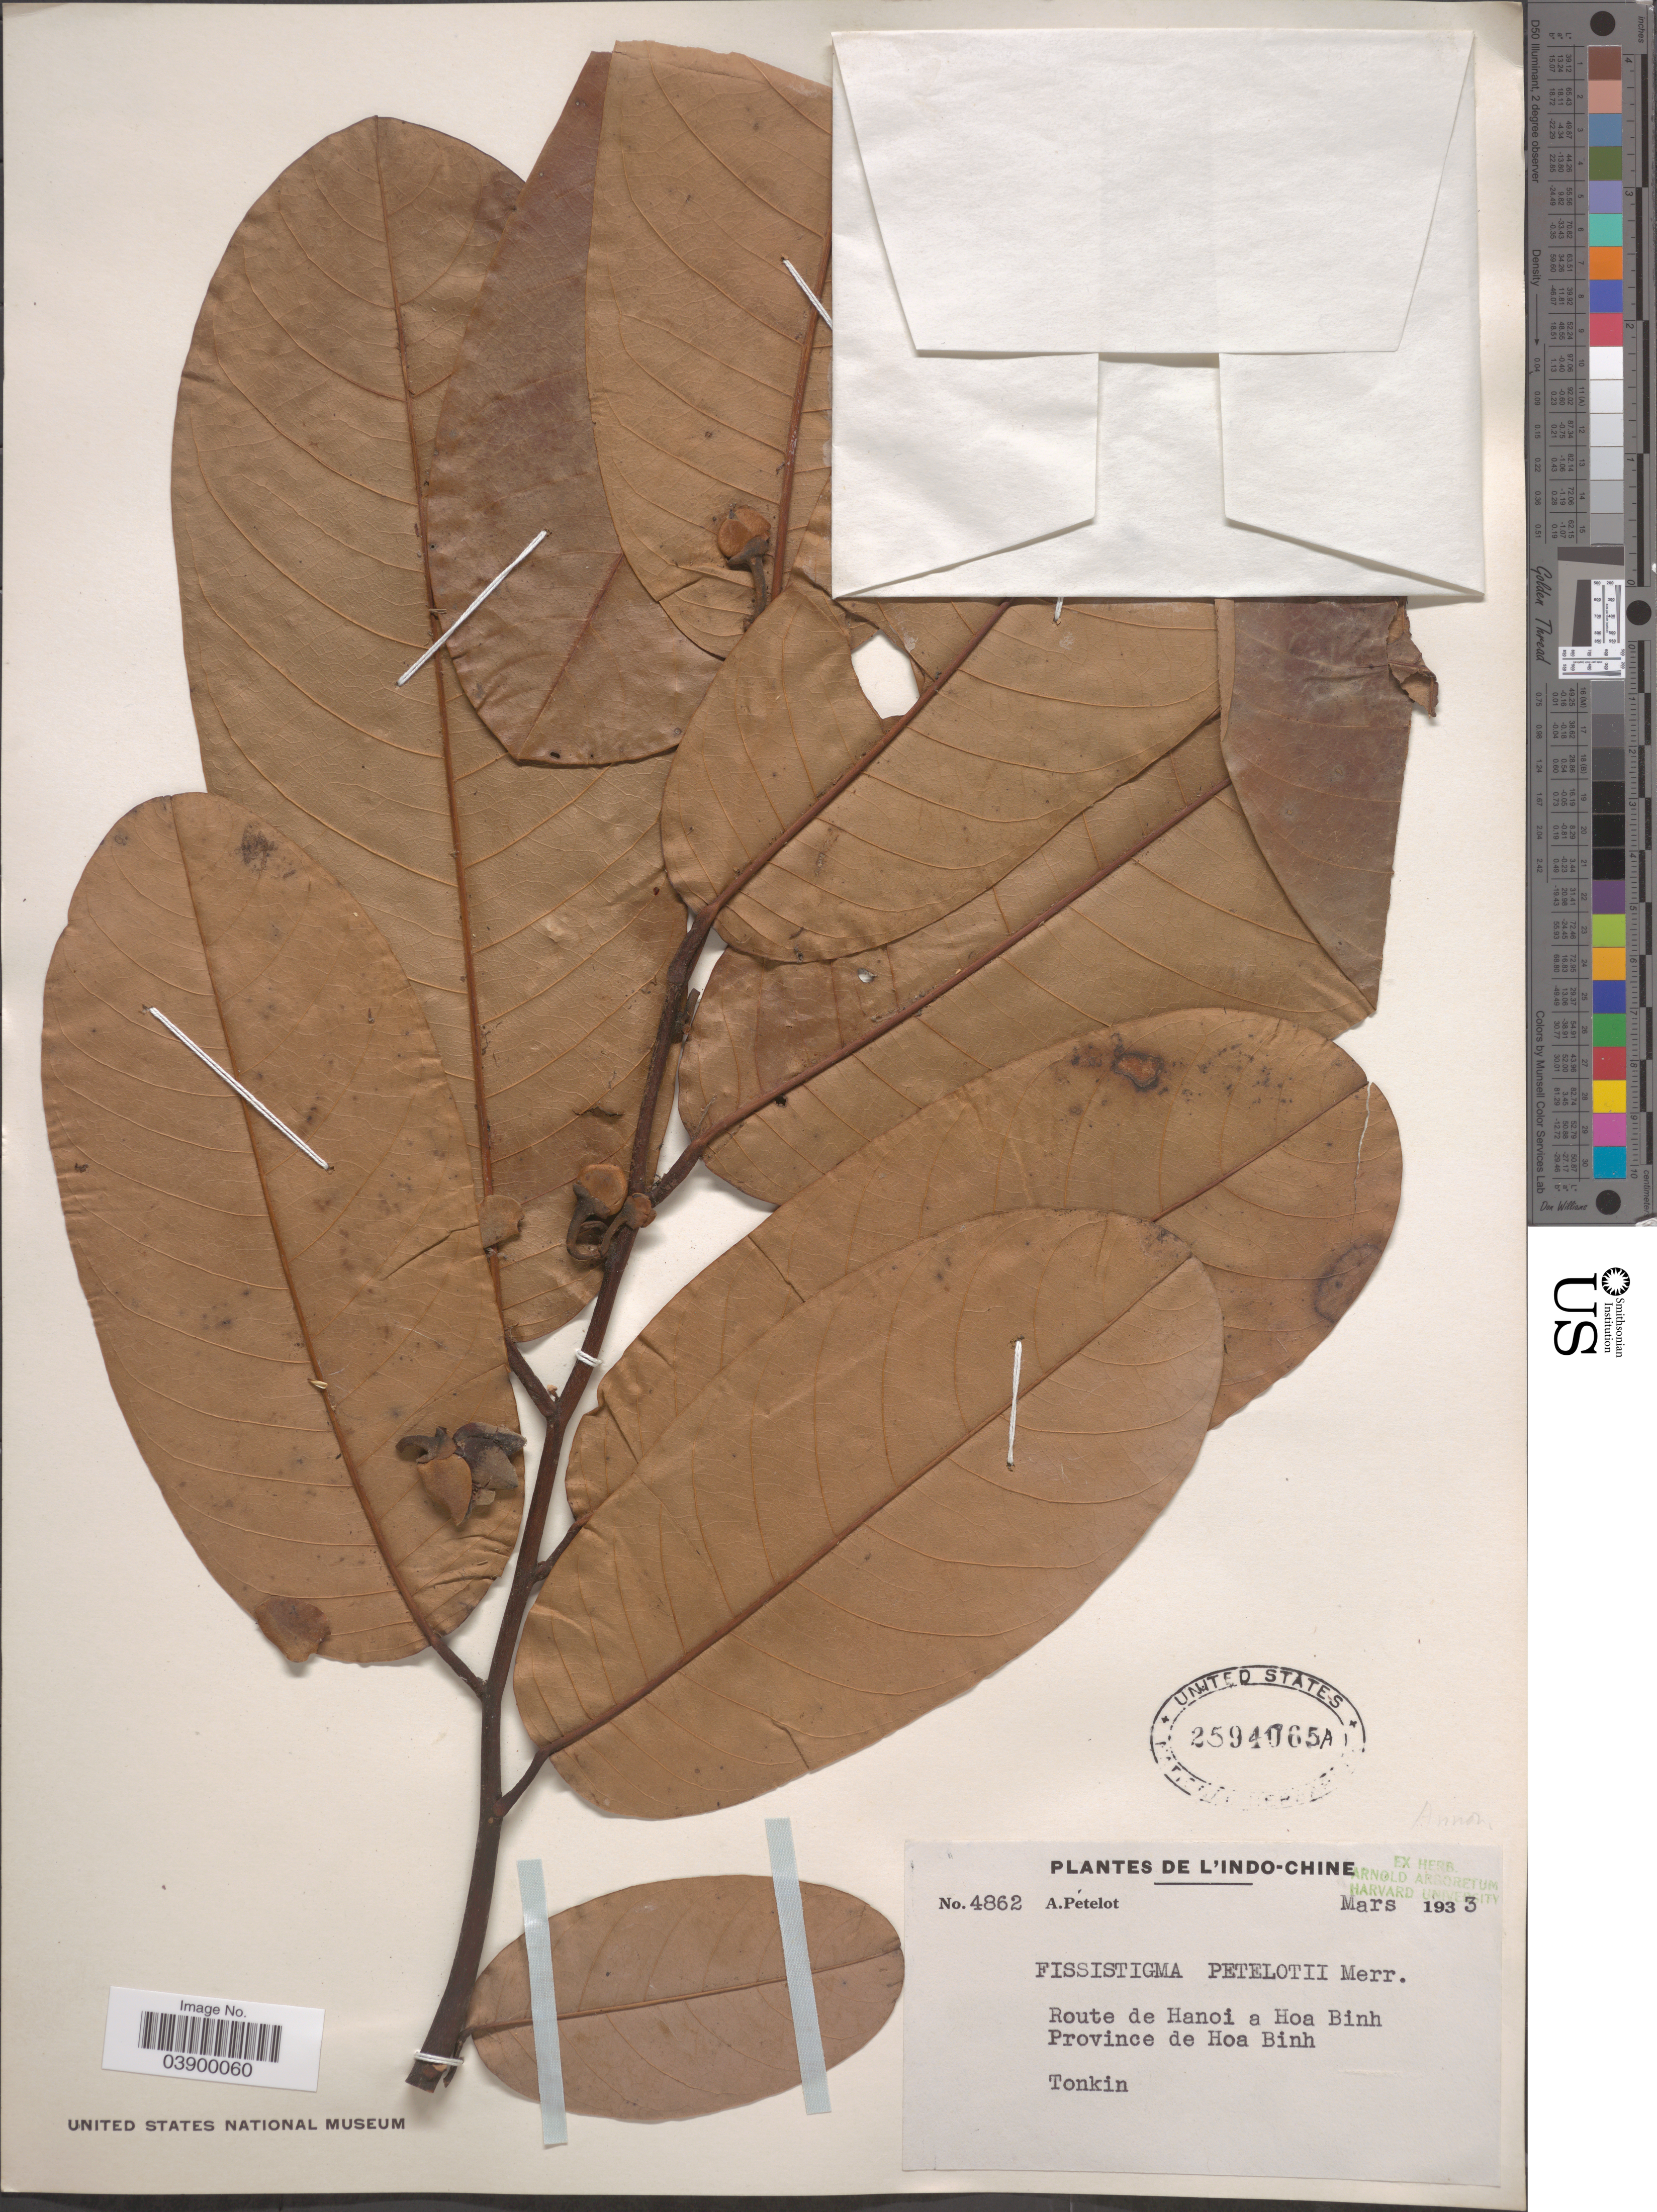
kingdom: Plantae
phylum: Tracheophyta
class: Magnoliopsida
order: Magnoliales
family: Annonaceae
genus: Fissistigma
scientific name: Fissistigma petelotii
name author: Merr.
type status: Isotype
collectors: A. Petelot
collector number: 4862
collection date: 1933-03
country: Vietnam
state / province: Hoa Binh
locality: Indo-Chine. Route de Hanoi a Hoa Binh. Tonkin.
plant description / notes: Protologue does not explicitly specify holotype herbarium; in introduction (p. 21), "The actual types [i.e., holotypes] of the new species herein described are thus in part deposited in the Britton Herbarium, New York Botanical Garden, in part in the Herbarium of the Arnold Arboretum". Duplicate at NY is marked as "Type" by Merrill.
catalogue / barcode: US 2594065A